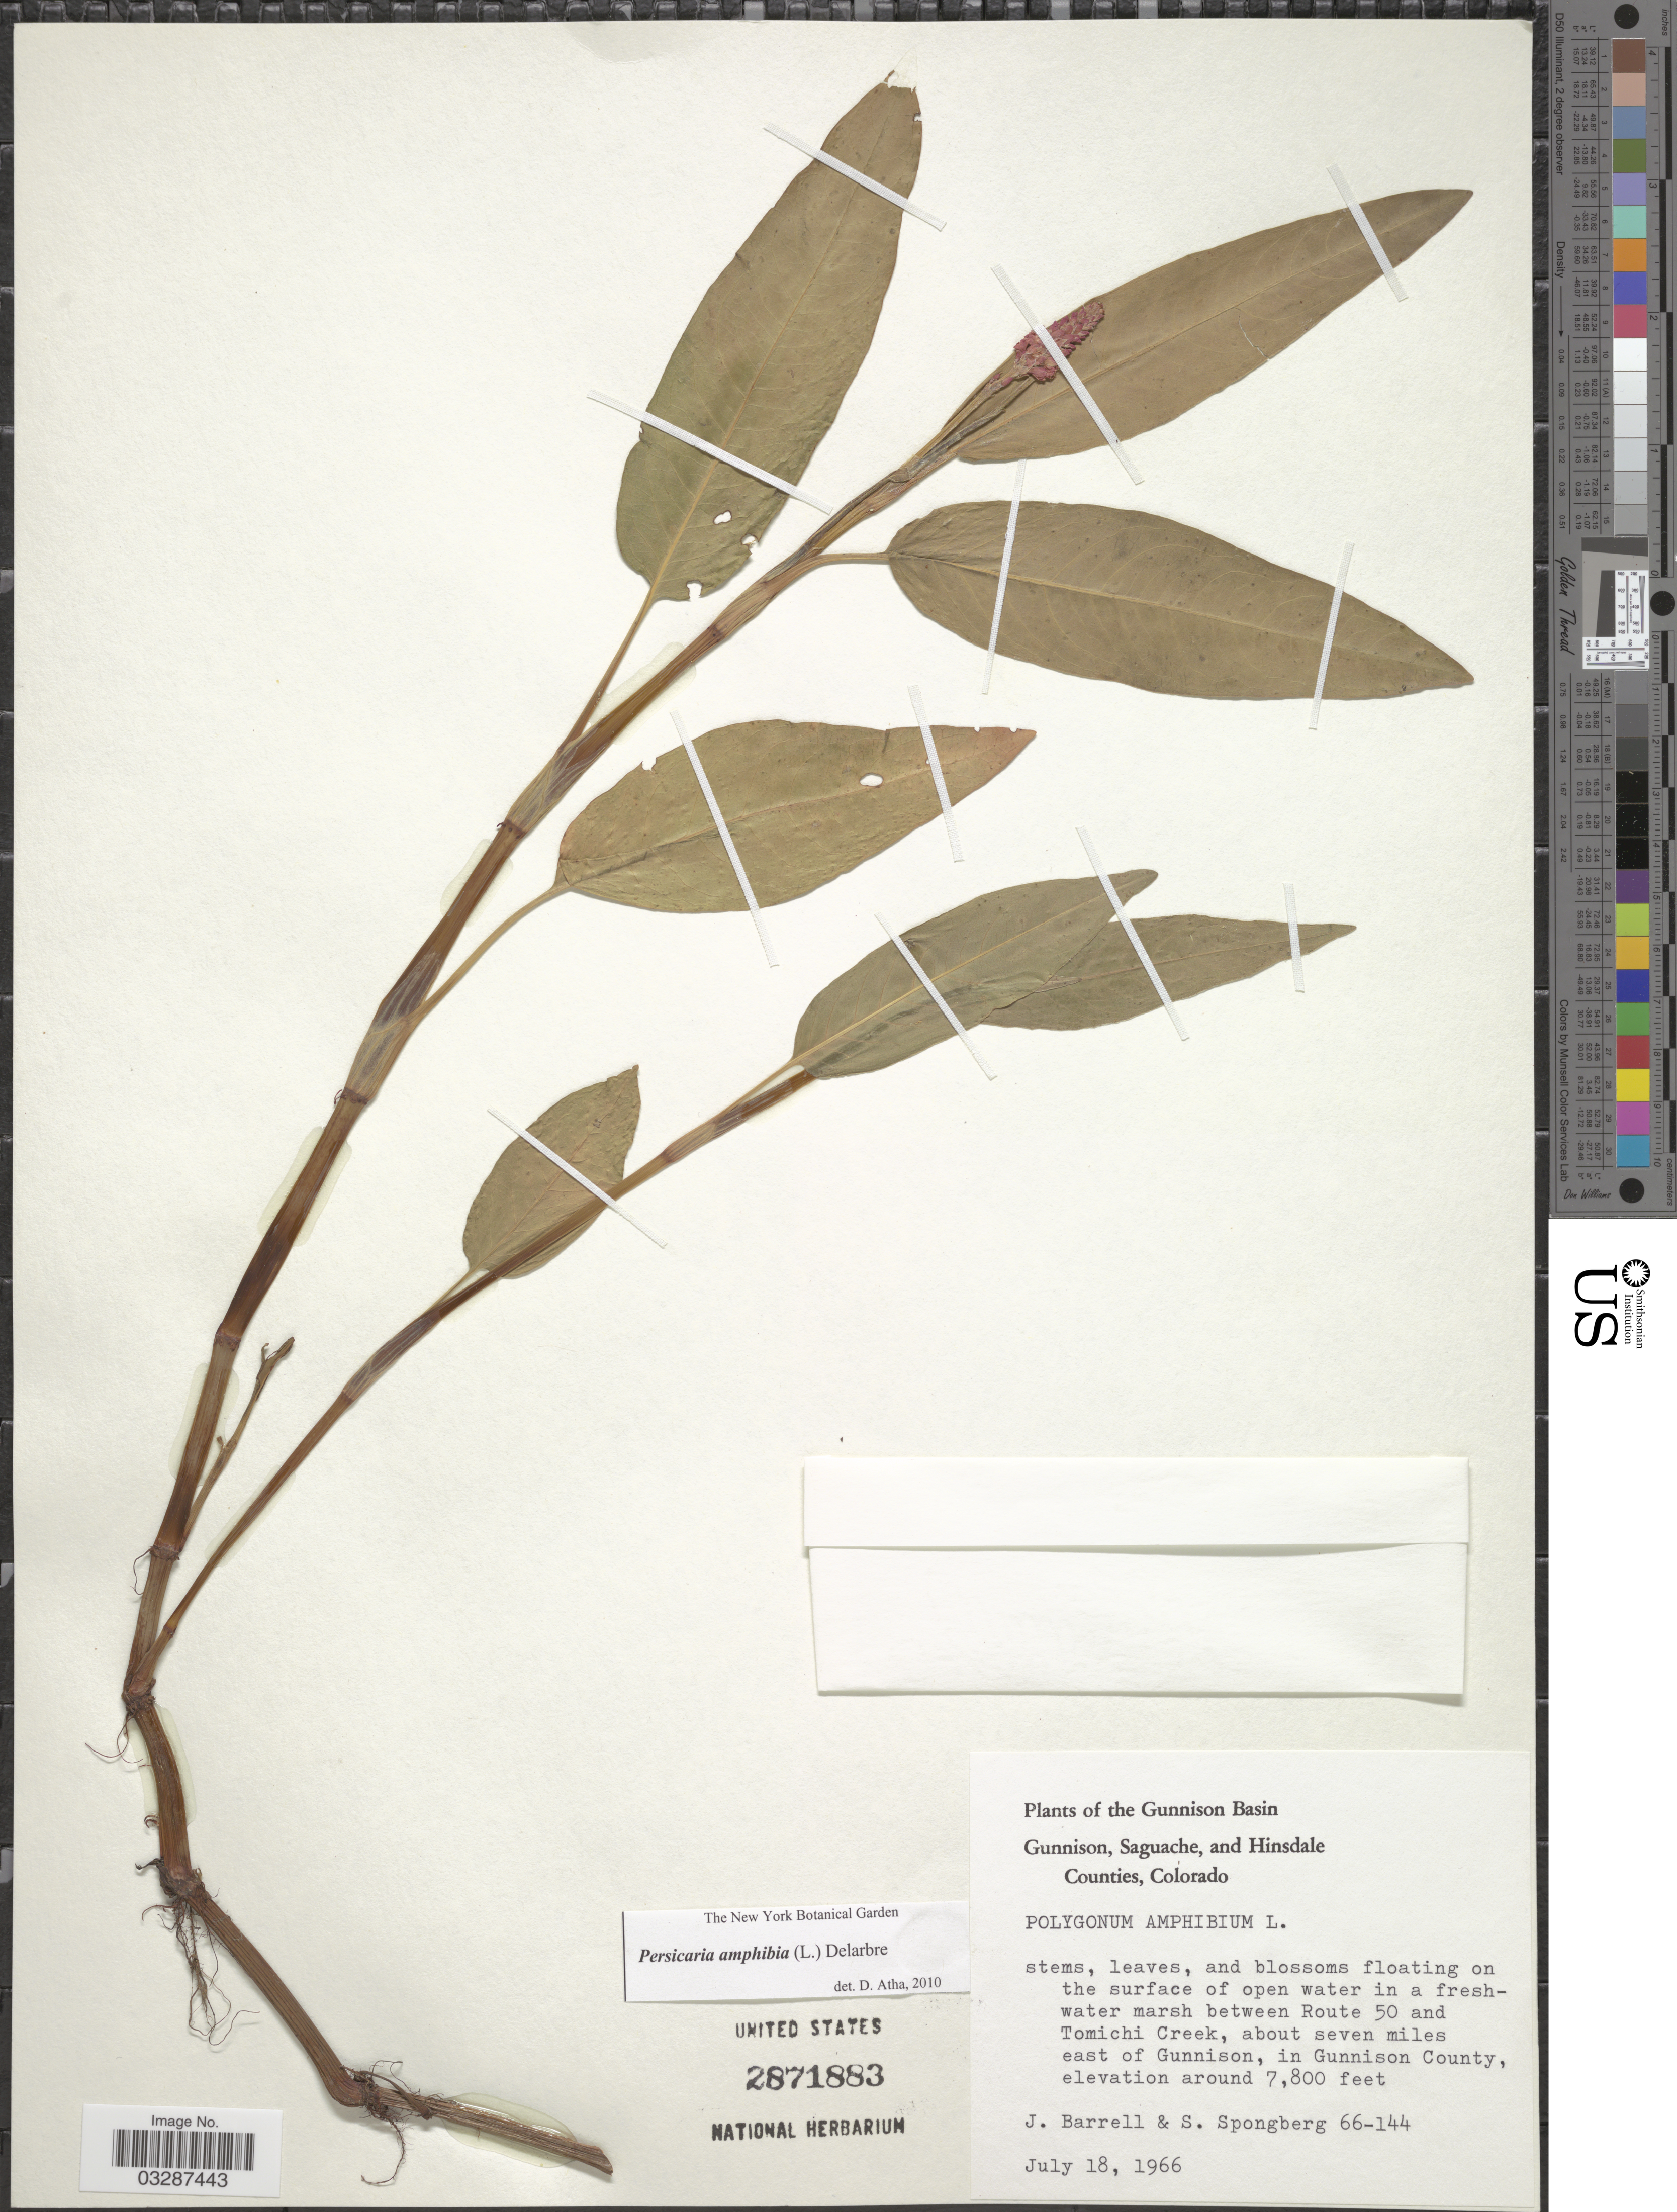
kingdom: Plantae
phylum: Tracheophyta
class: Magnoliopsida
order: Caryophyllales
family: Polygonaceae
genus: Persicaria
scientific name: Persicaria amphibia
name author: (L.) Delarbre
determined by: Atha, D. E.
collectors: J. Barrell & S. A.Spongberg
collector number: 66-144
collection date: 1966-07-18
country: United States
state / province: Colorado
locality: Gunnison Basin. In a fresh-water marsh between Route 50 and Tomichi Creek, about seven miles east of Gunnison, in Gunnison County.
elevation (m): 2377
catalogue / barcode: US 2871883